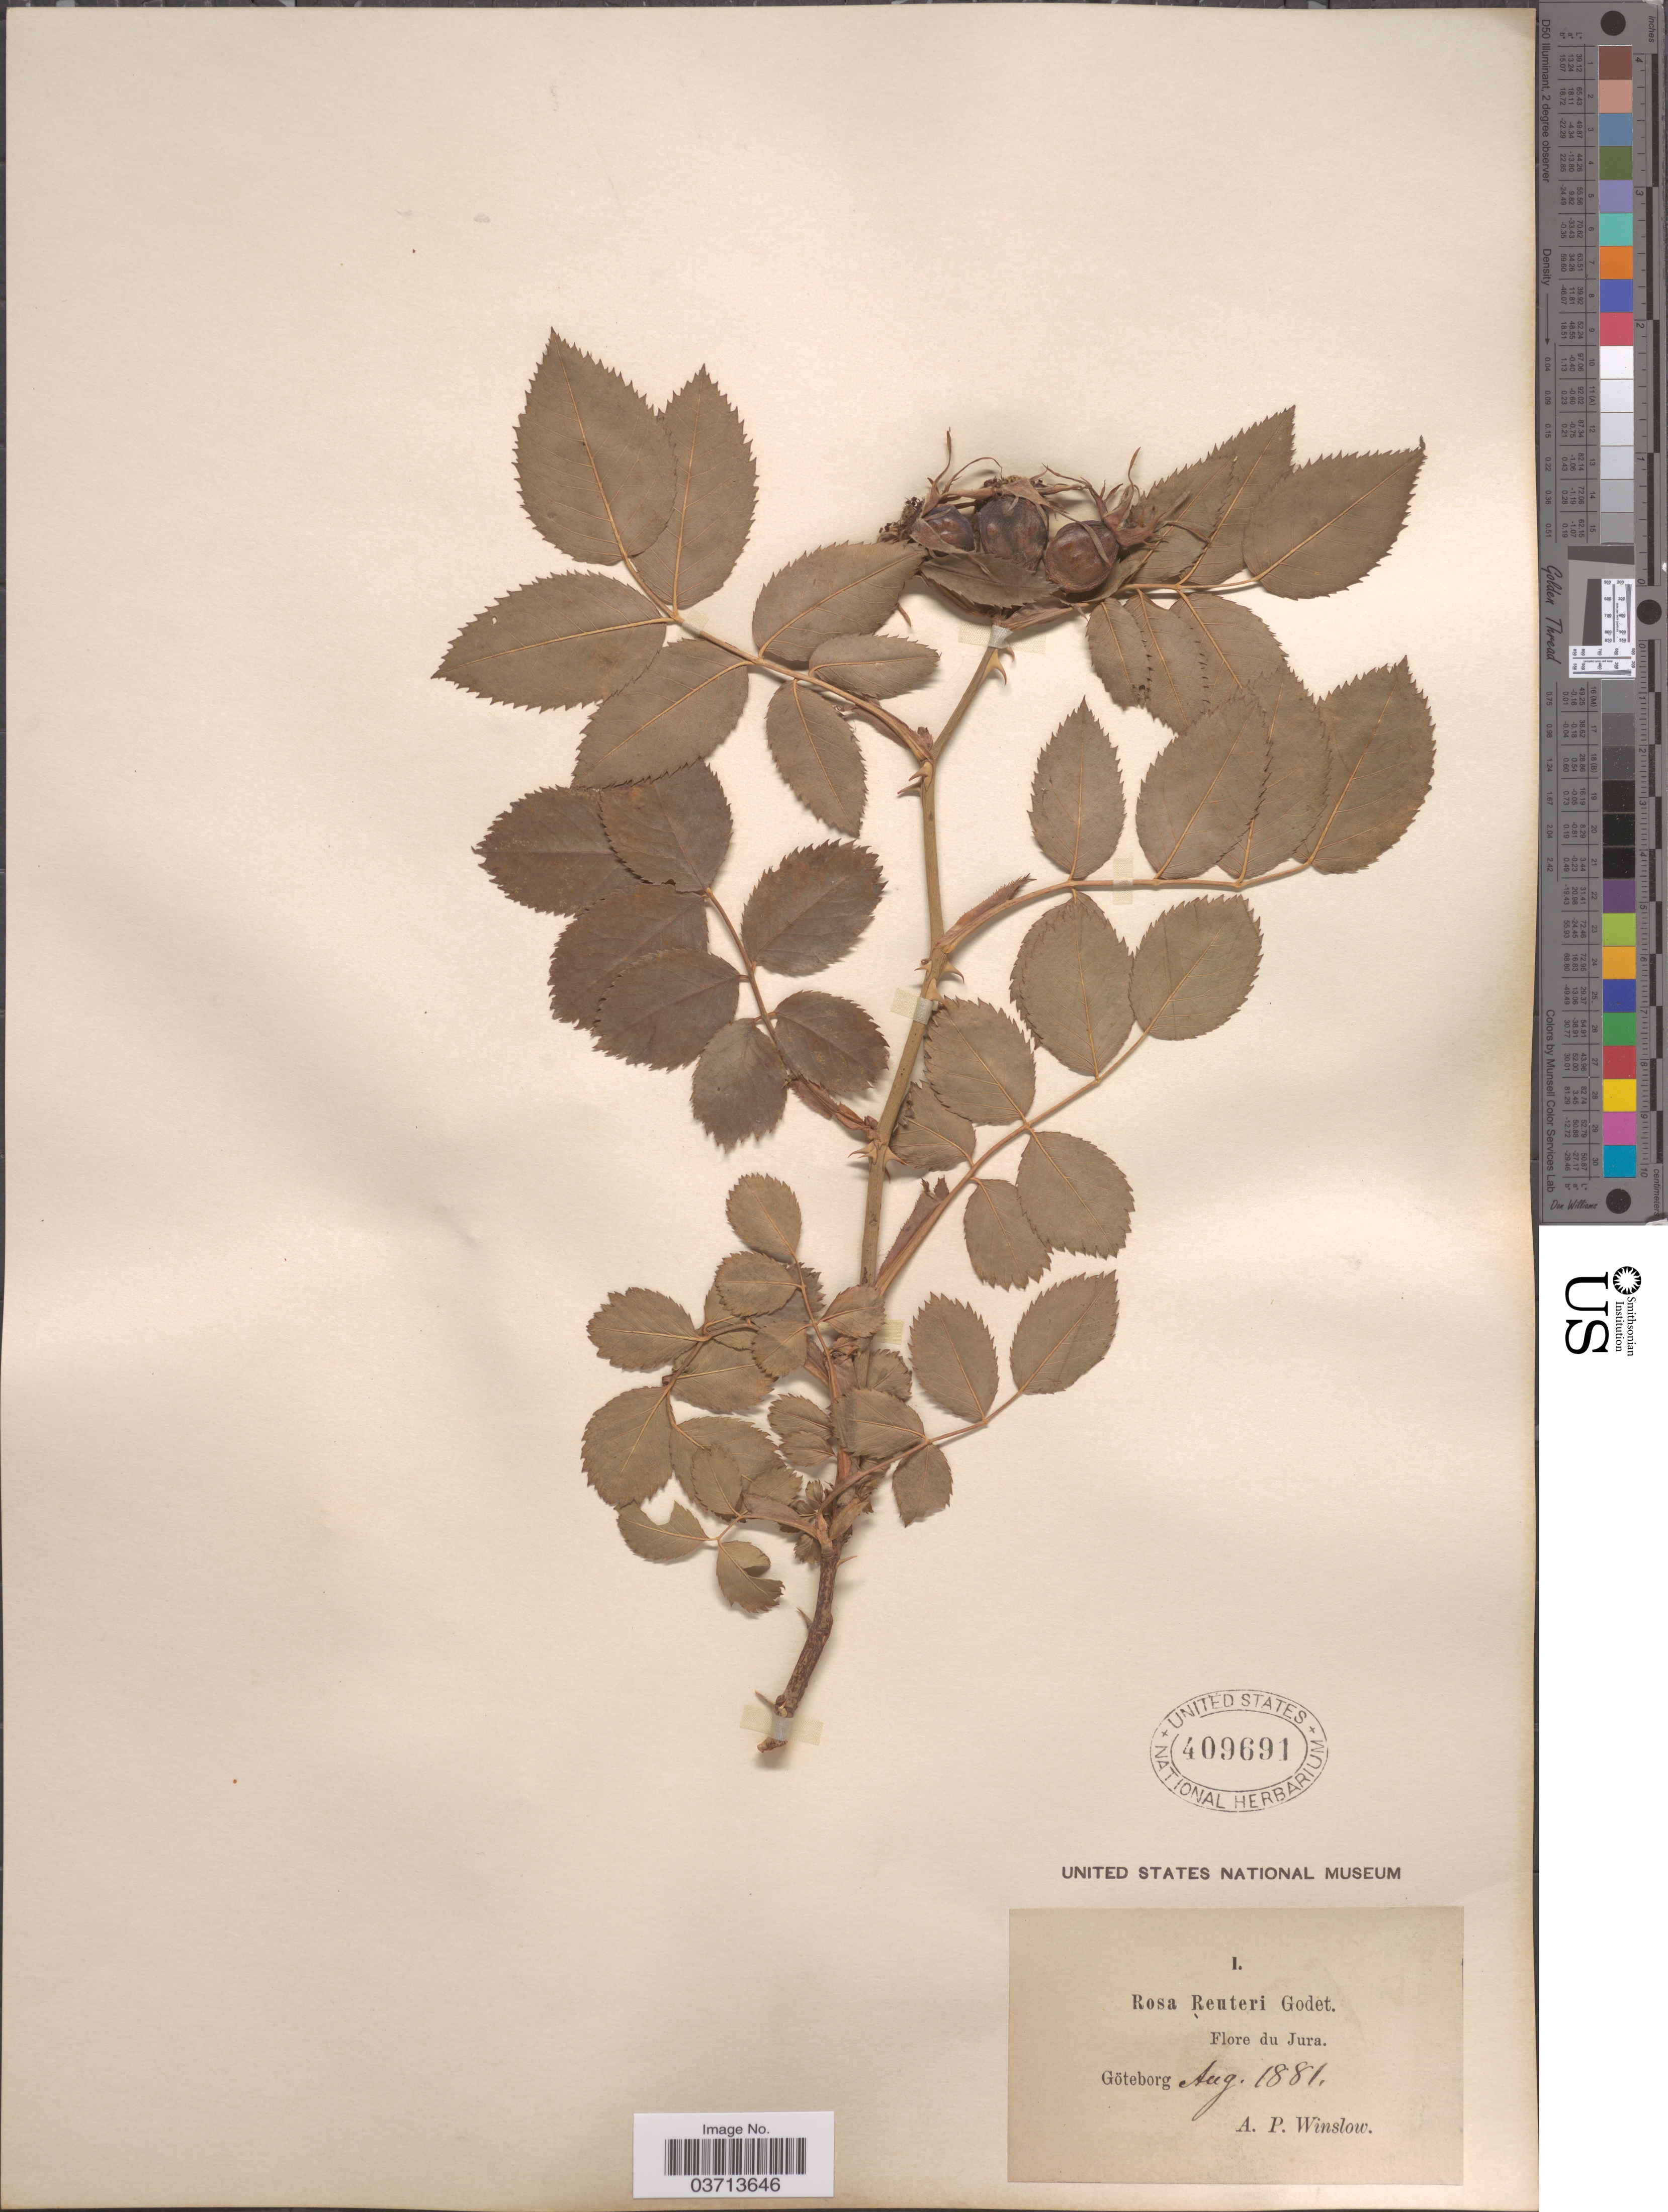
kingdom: Plantae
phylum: Tracheophyta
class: Magnoliopsida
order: Rosales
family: Rosaceae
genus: Rosa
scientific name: Rosa reuteri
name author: (Godet) Reut.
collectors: A. Winslow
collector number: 1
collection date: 1881-08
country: Sweden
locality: Göteborg.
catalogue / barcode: US 409691